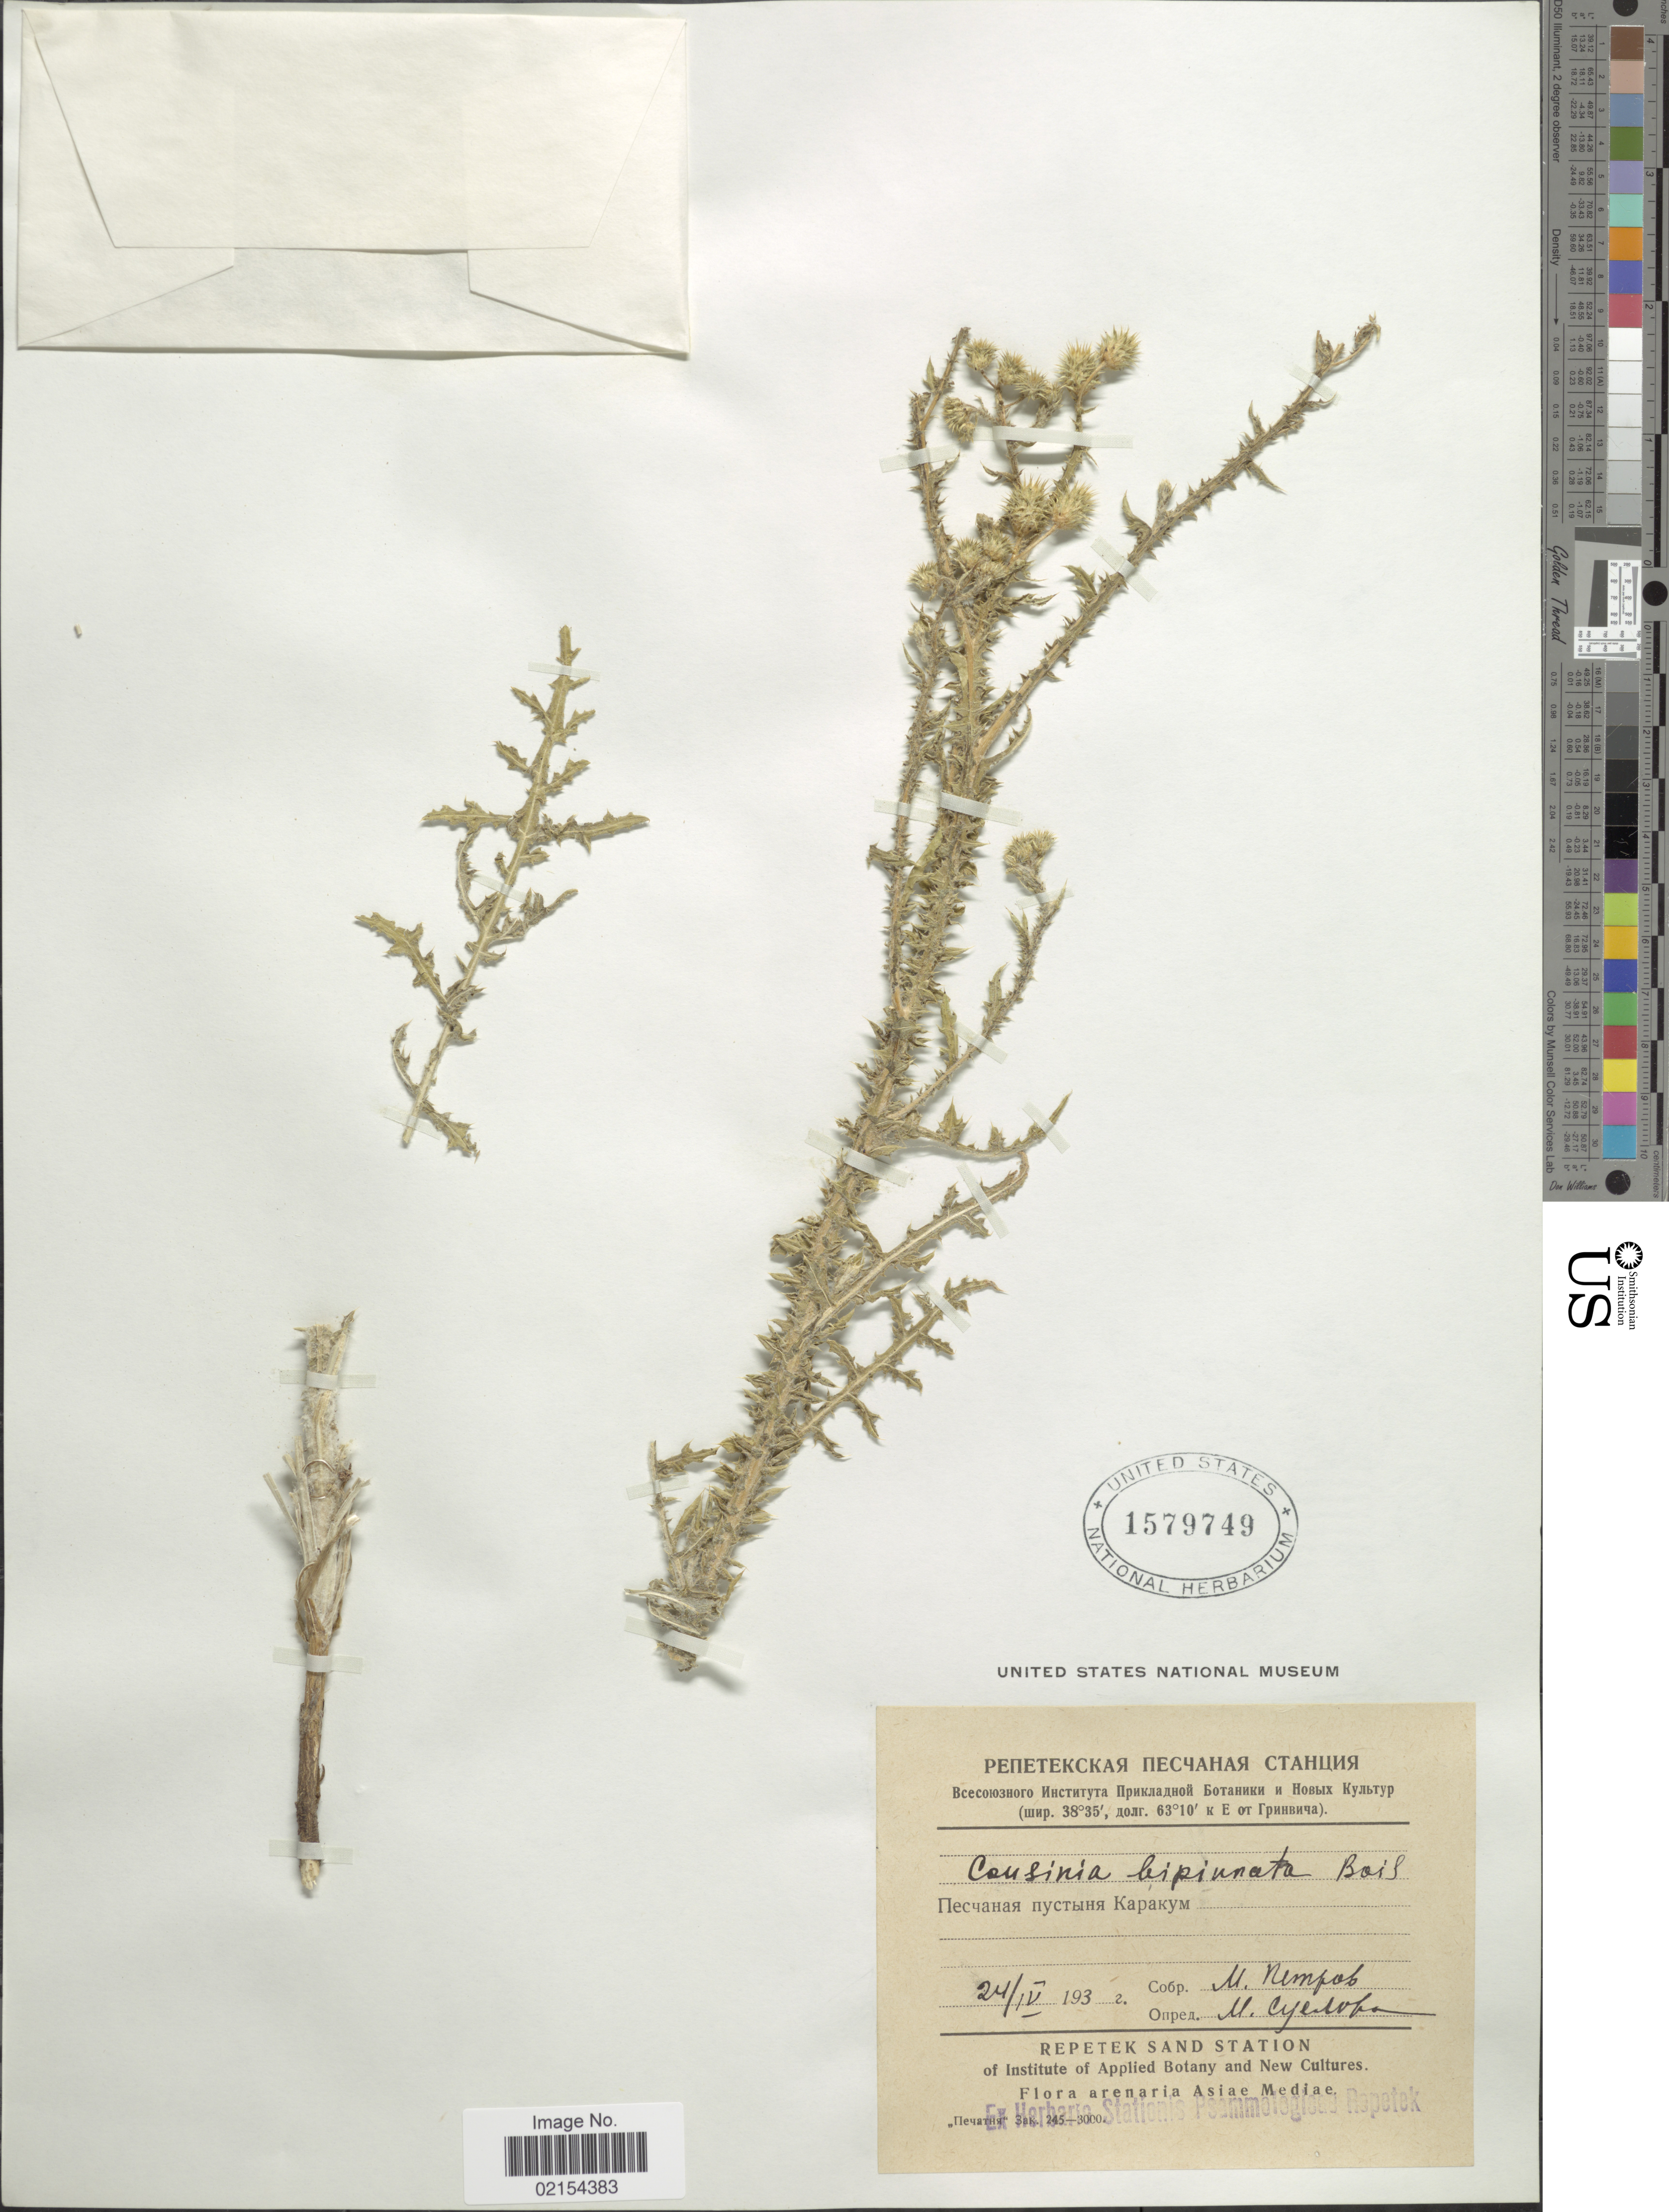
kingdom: Plantae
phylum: Tracheophyta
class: Magnoliopsida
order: Asterales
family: Asteraceae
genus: Cousinia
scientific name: Cousinia bipinnata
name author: Boiss.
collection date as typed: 193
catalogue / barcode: US 1579749